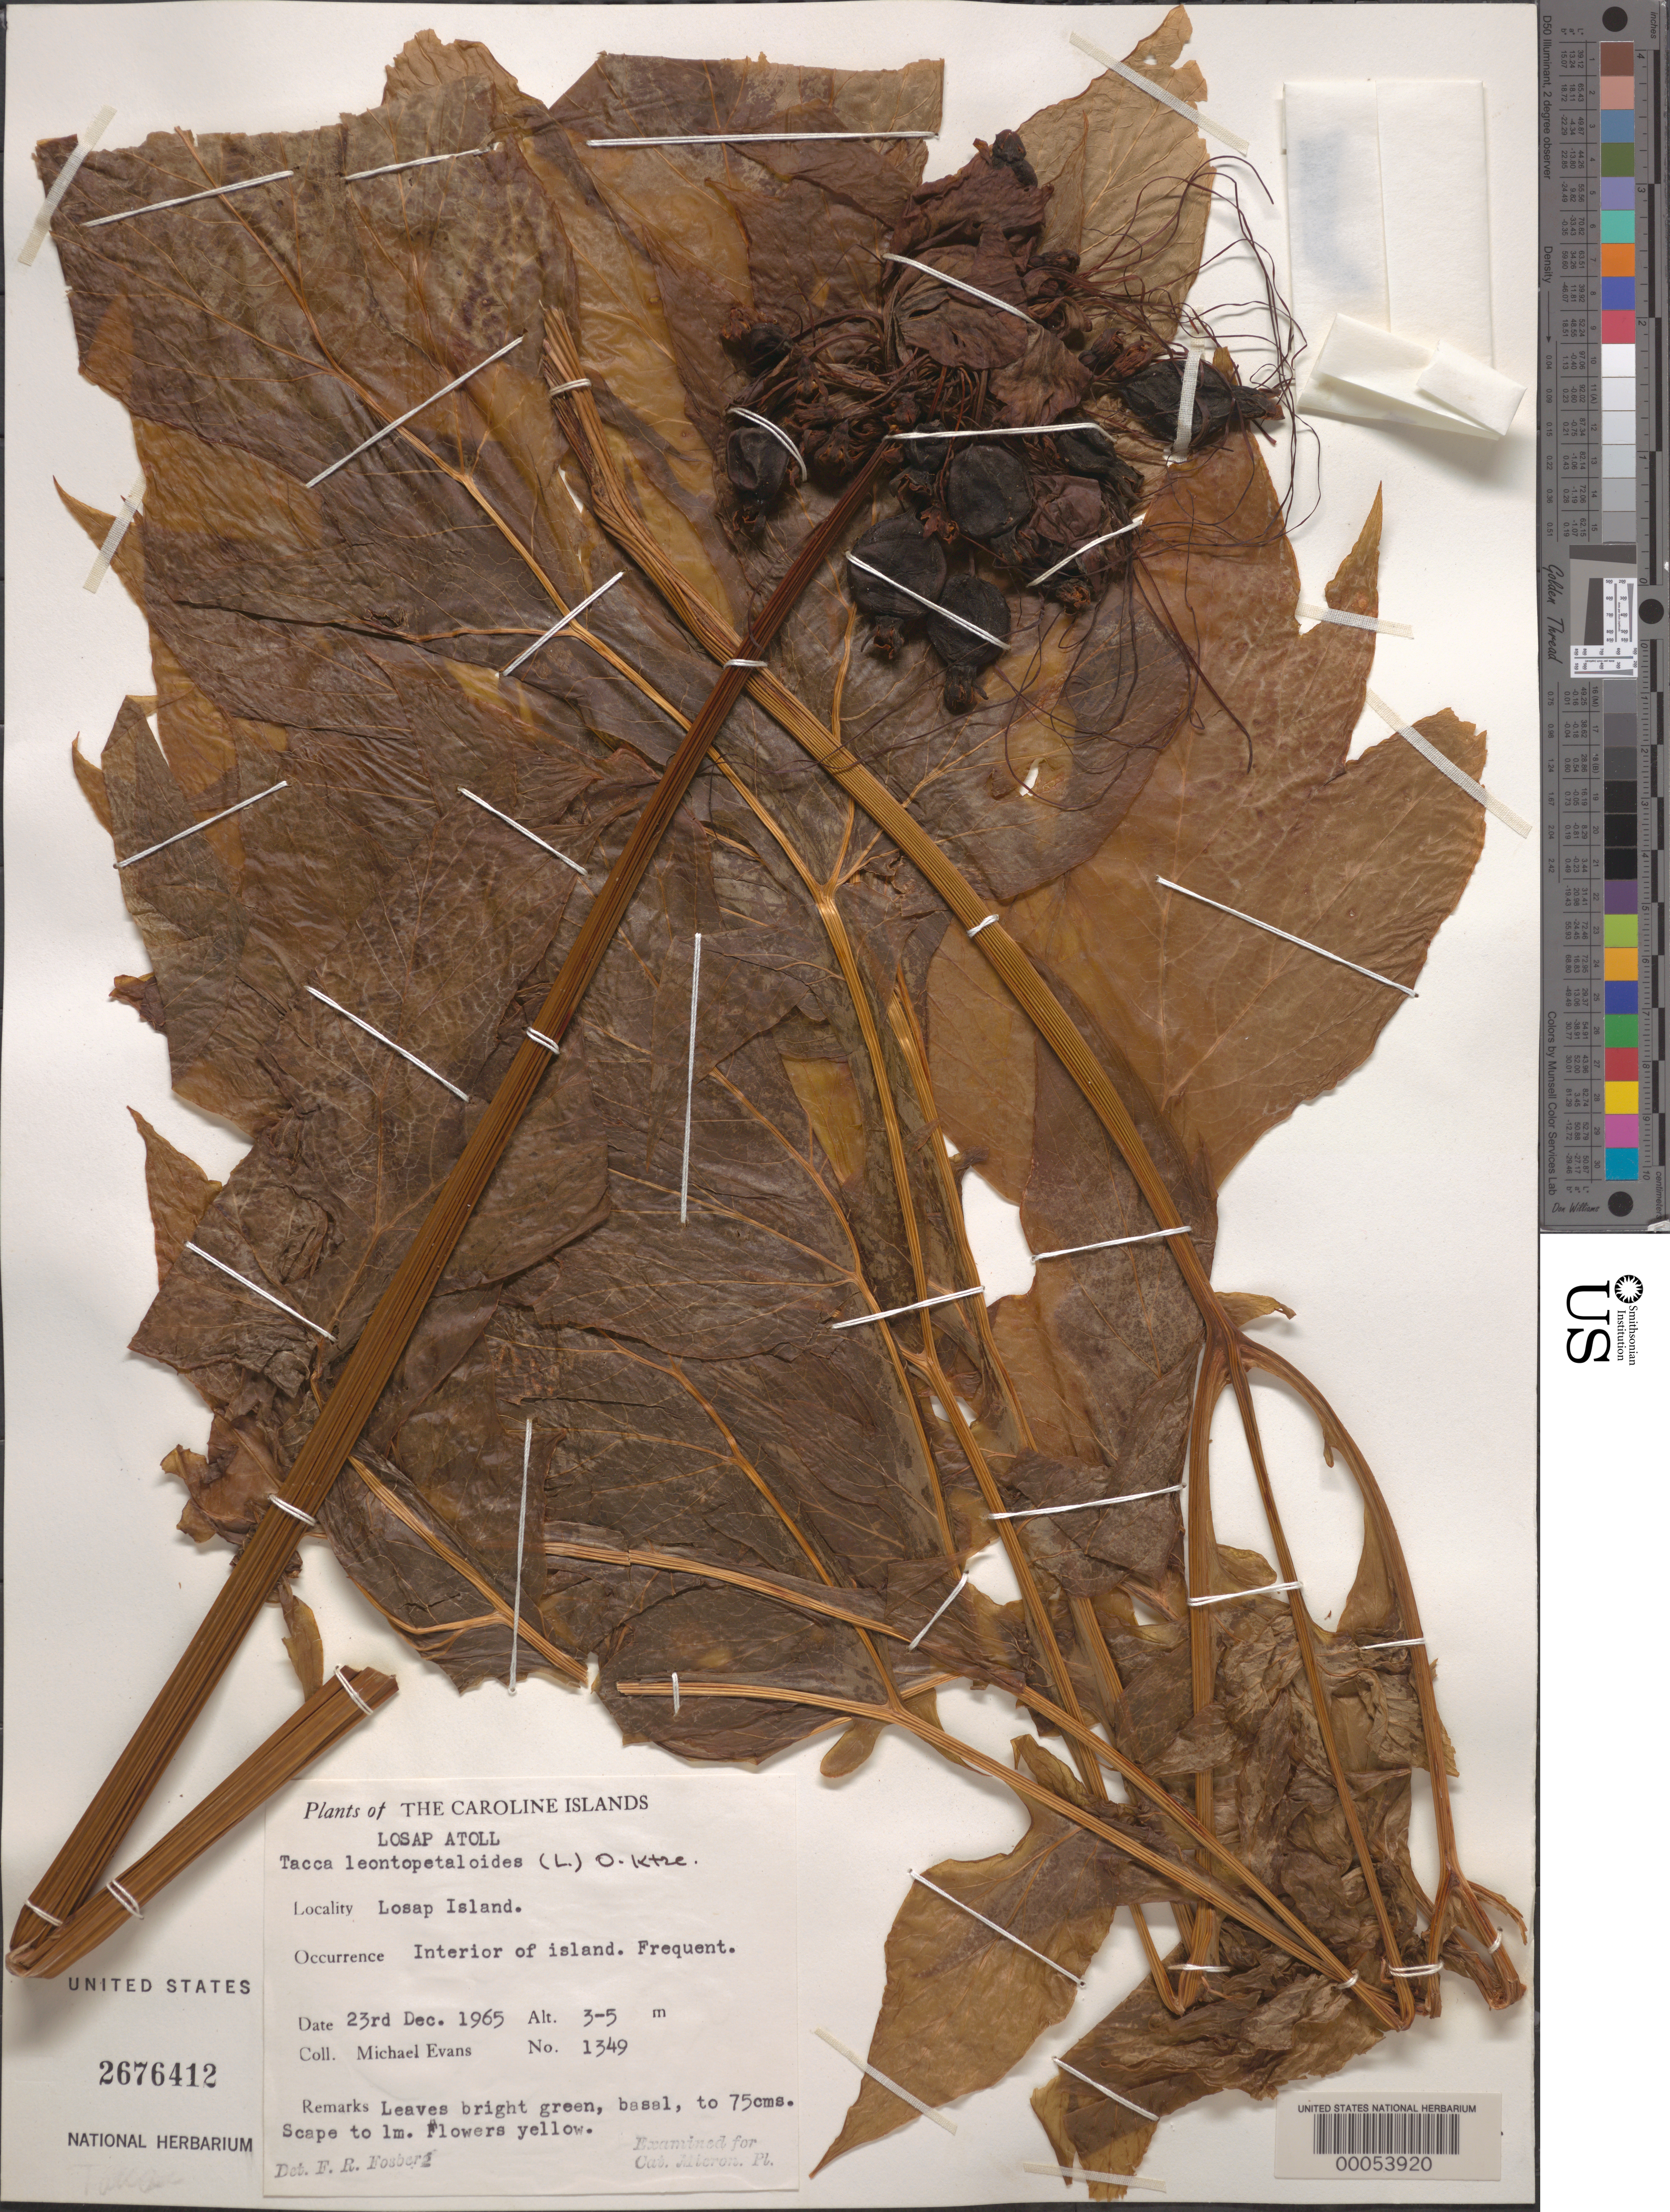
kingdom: Plantae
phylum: Tracheophyta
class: Liliopsida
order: Dioscoreales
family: Dioscoreaceae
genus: Tacca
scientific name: Tacca leontopetaloides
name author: (L.) Kuntze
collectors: M. Evans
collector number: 1349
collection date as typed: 23 Dec 1965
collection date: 1965-12-23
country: Micronesia, Federated States of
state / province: Truk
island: Losap Atoll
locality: Losap Islet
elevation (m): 3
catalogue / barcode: US 2676412